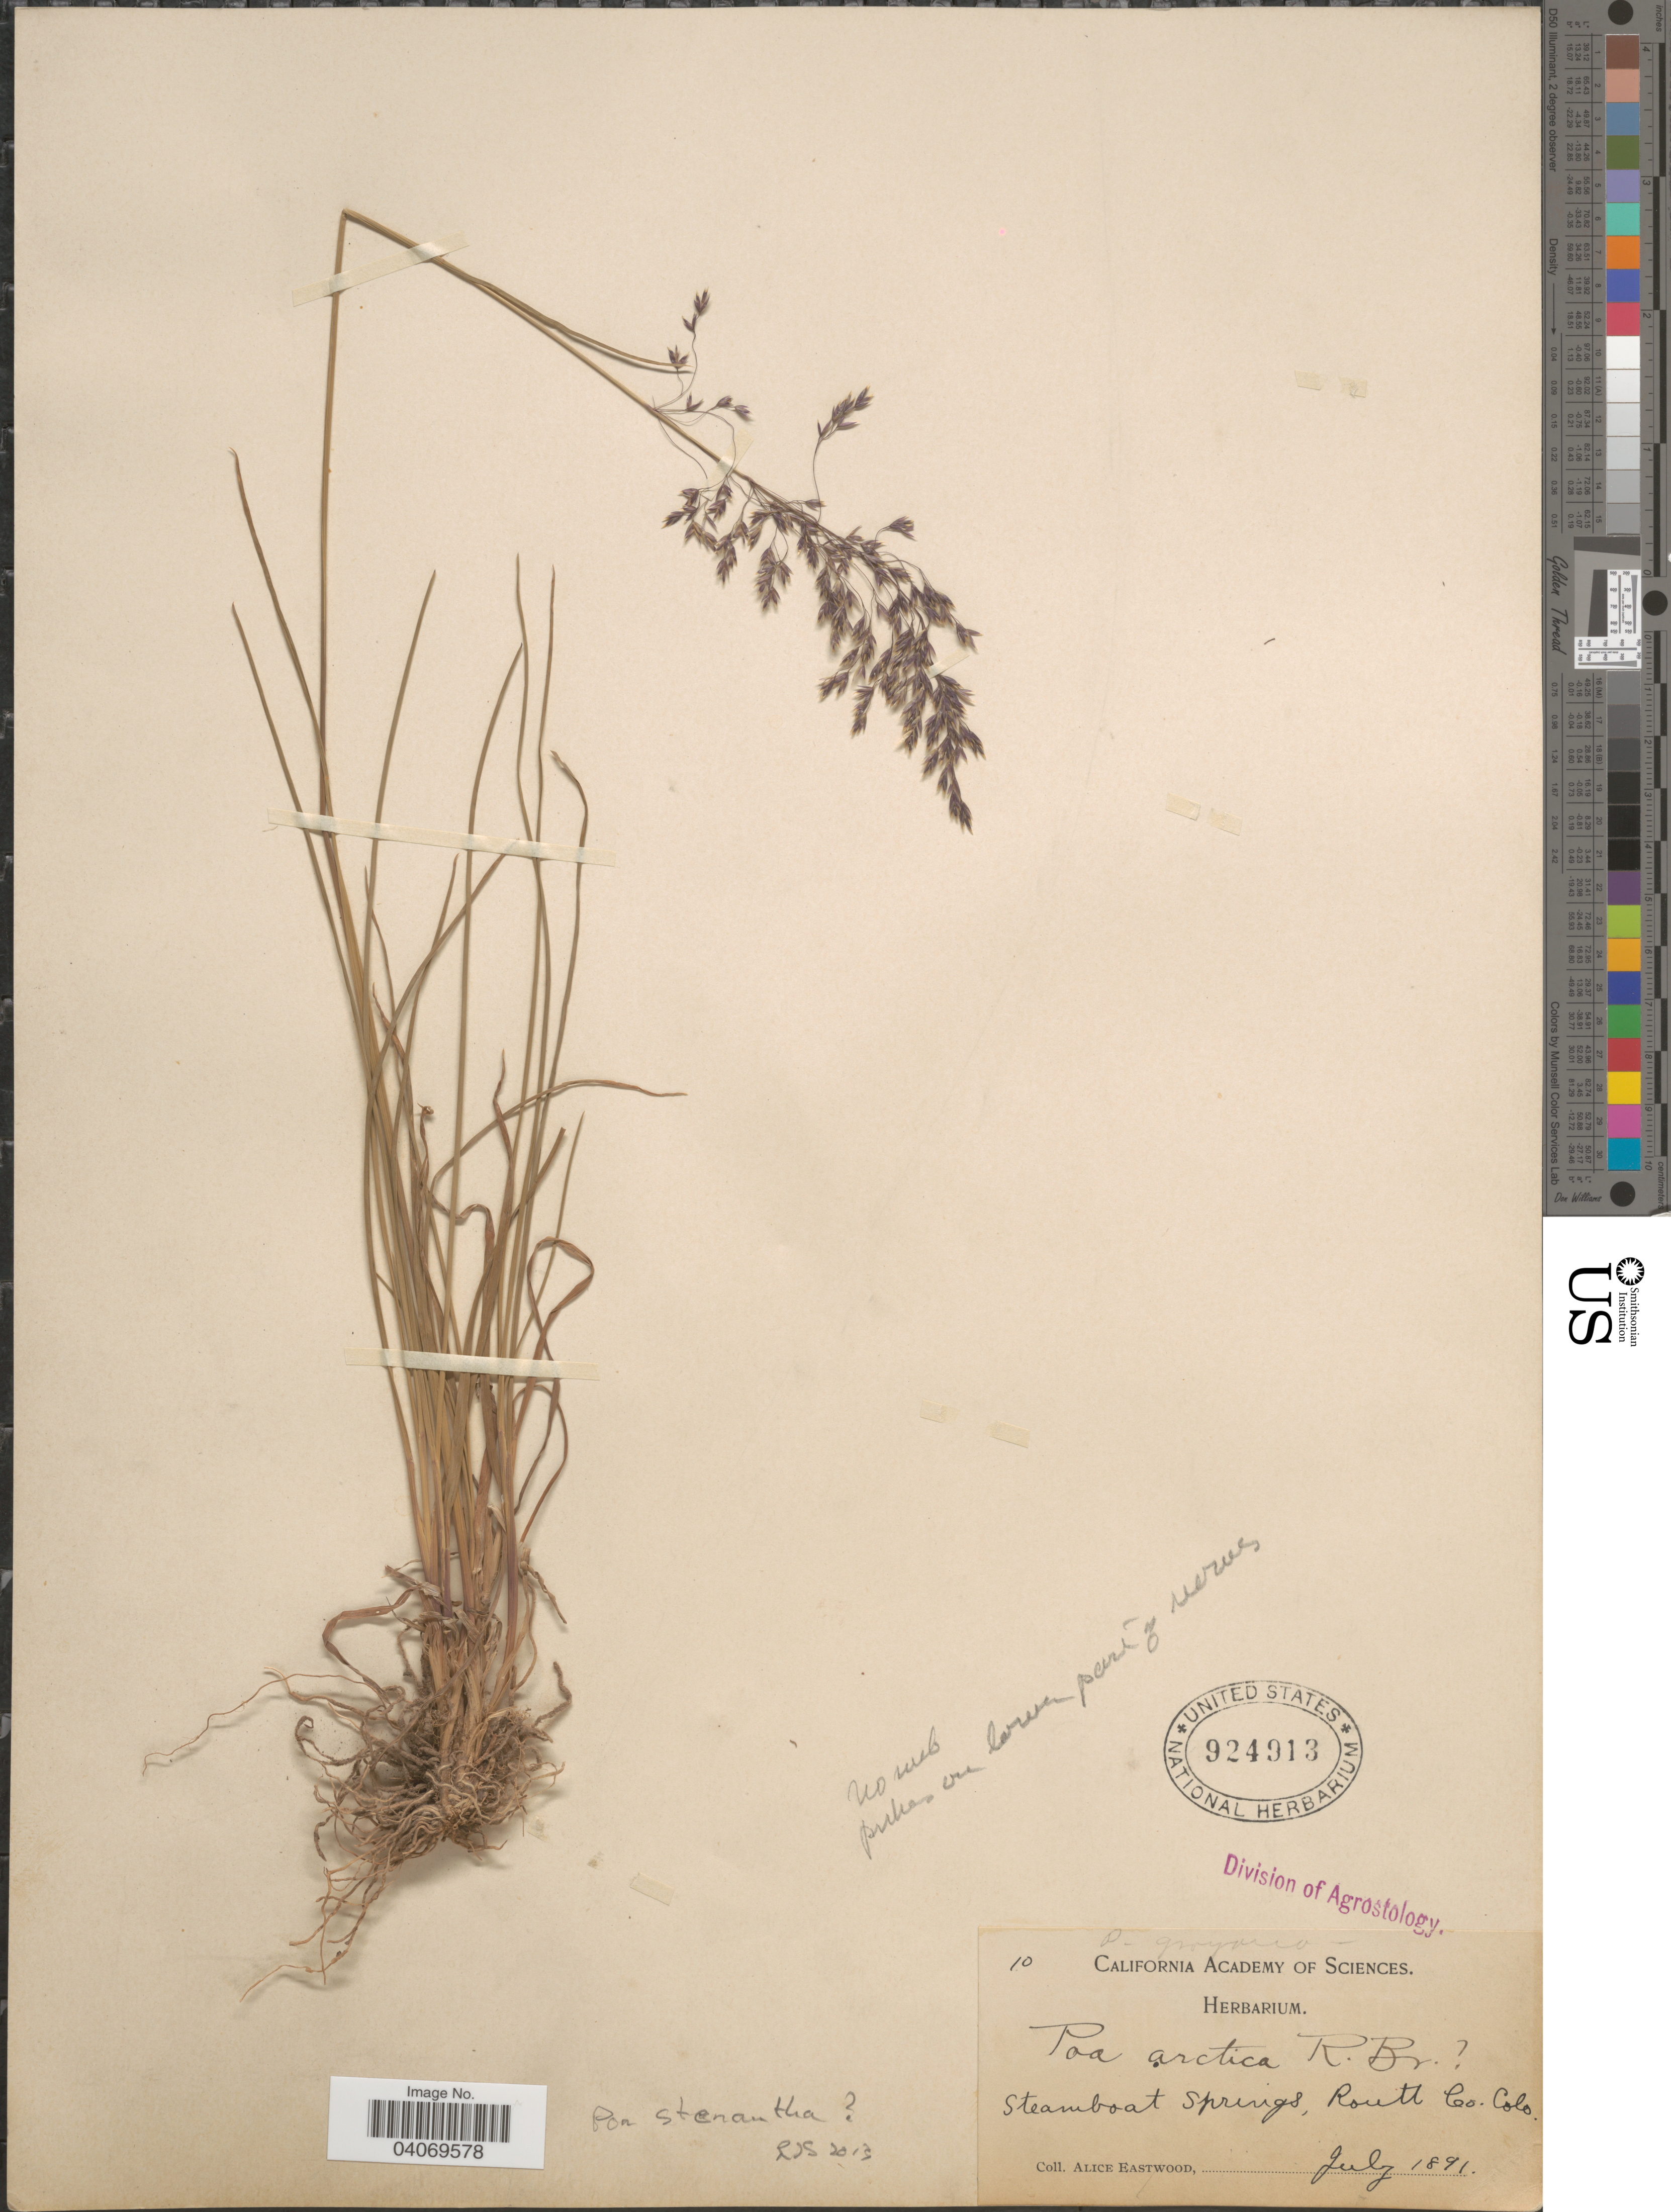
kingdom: Plantae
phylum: Tracheophyta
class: Liliopsida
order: Poales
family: Poaceae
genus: Poa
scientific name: Poa sp.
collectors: A. Eastwood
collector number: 10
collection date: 1891-07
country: United States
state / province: Colorado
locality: Steamboat Springs, Routt Co.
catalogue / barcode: US 924913